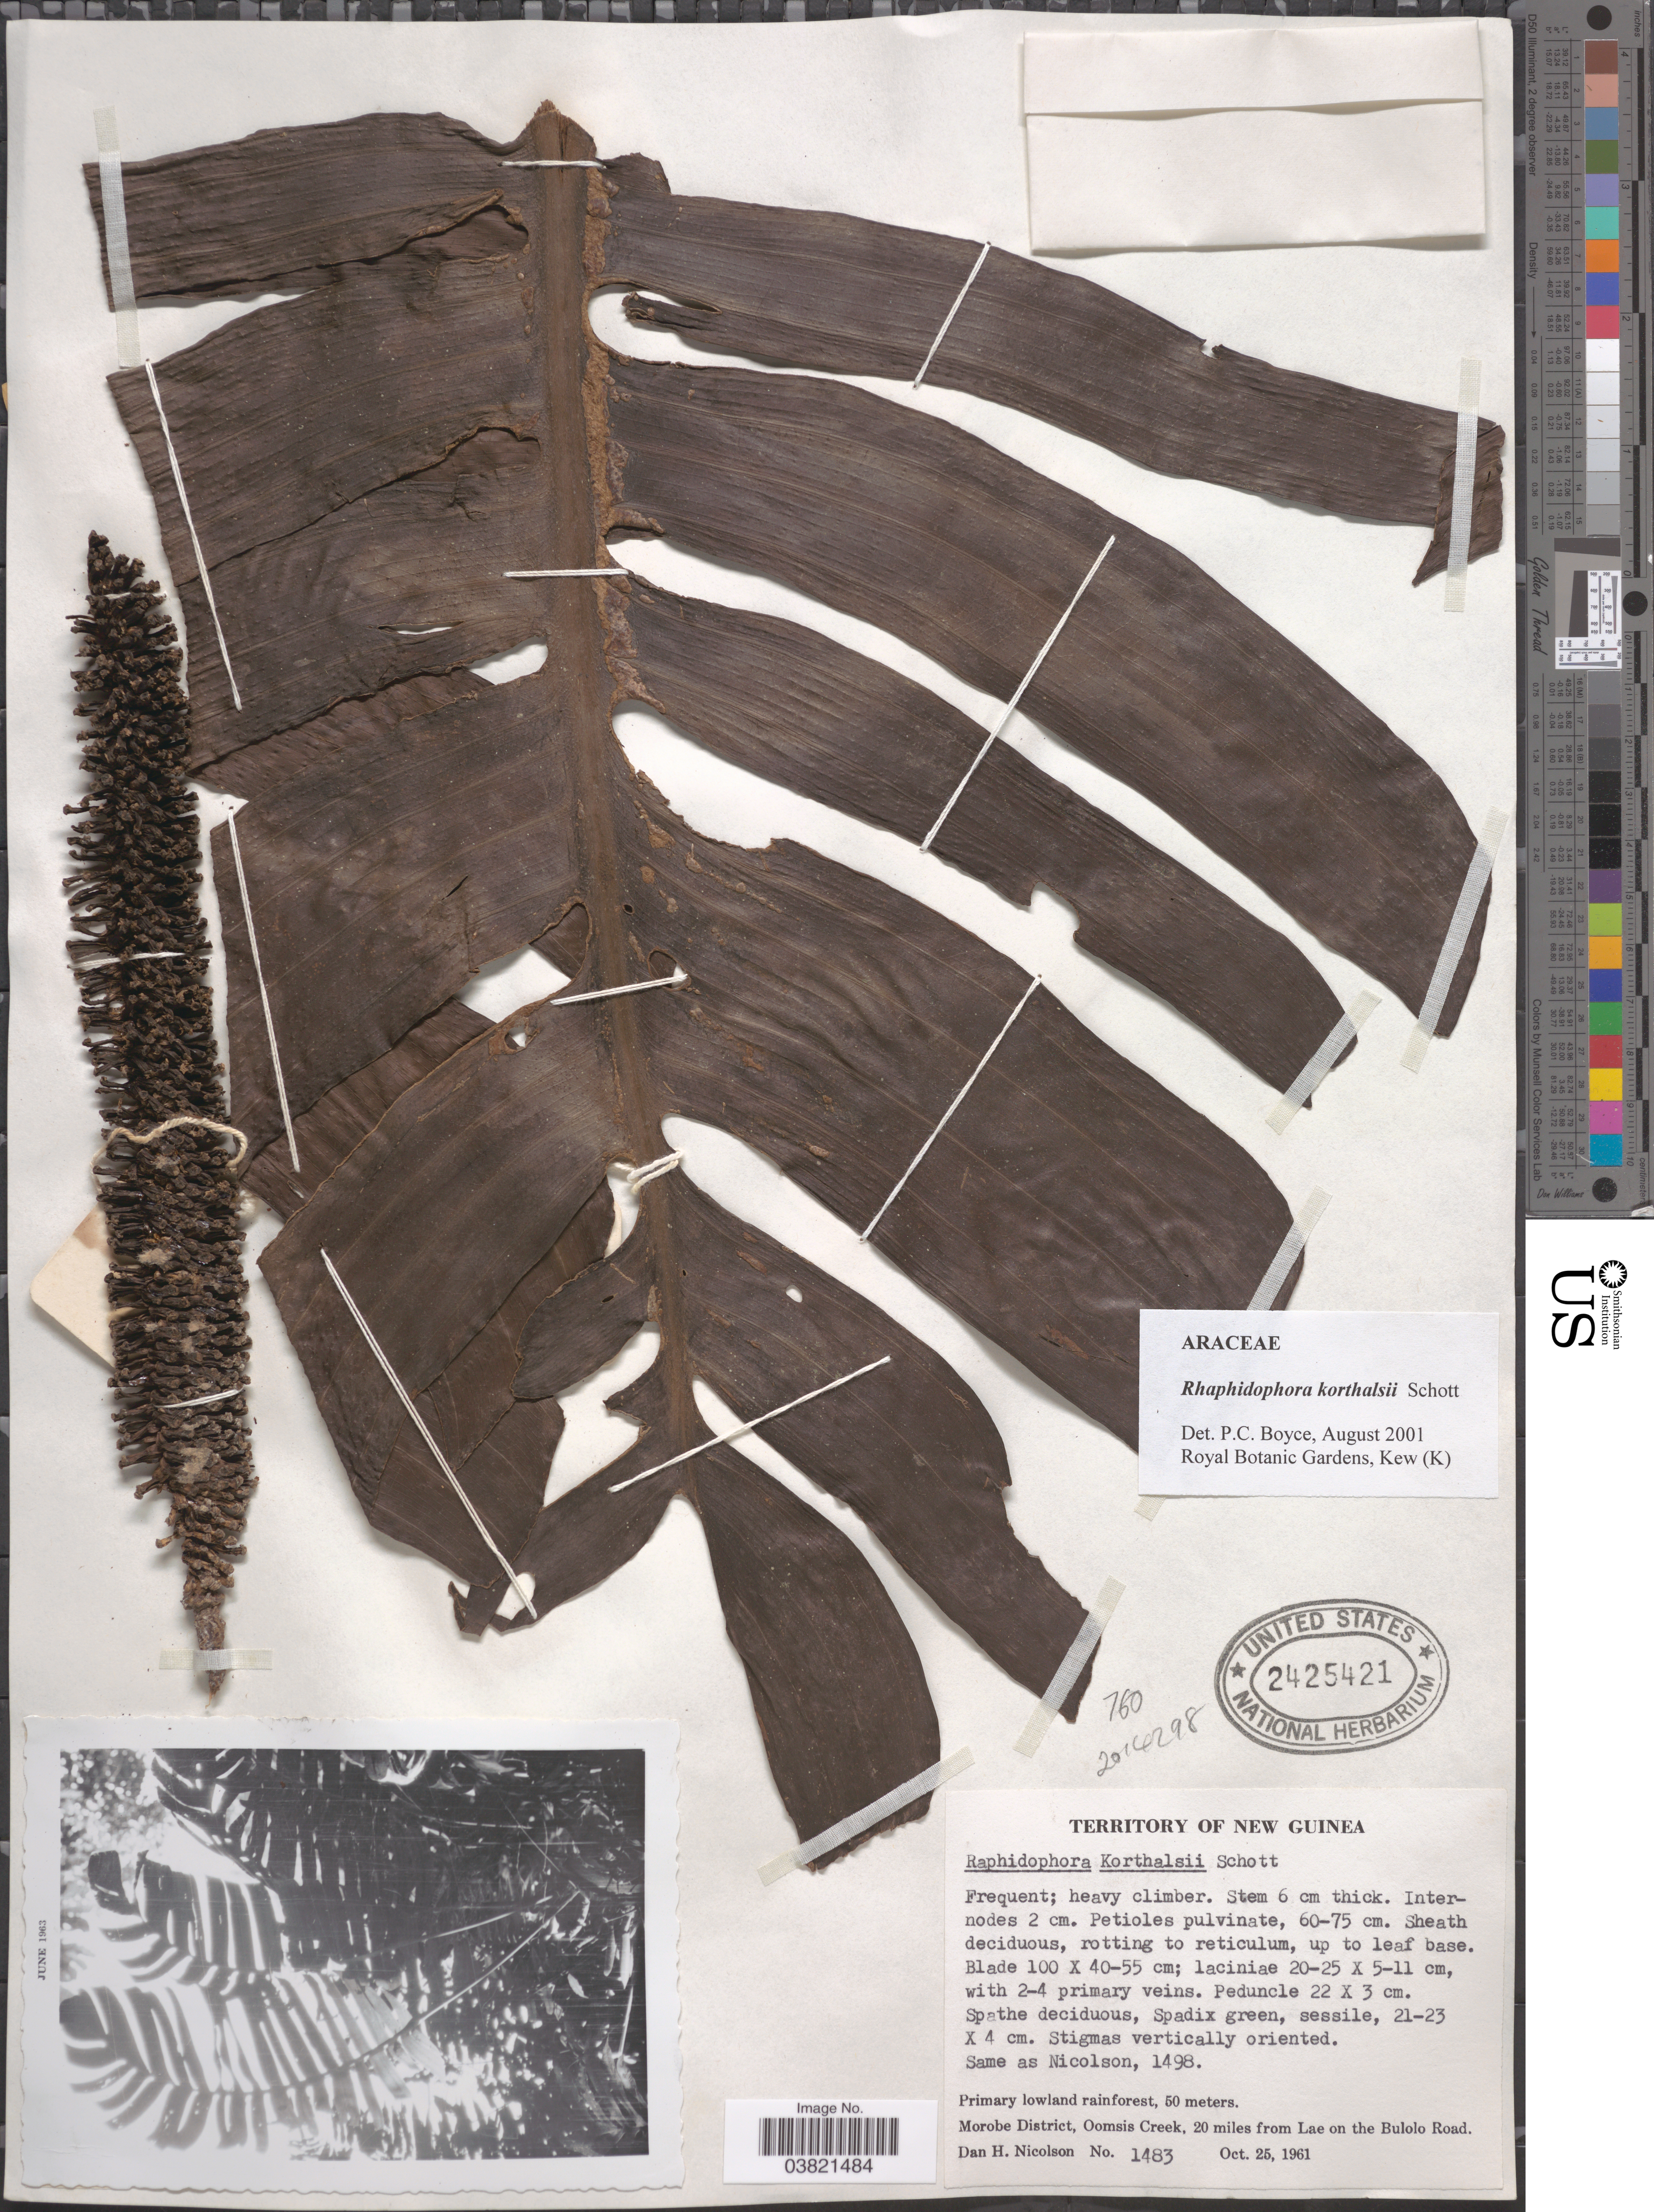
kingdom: Plantae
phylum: Tracheophyta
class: Liliopsida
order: Alismatales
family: Araceae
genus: Rhaphidophora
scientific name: Rhaphidophora korthalsii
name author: Schott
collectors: D. H. Nicolson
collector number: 1483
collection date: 1961-10-25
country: Papua New Guinea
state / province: Morobe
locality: Territory of New Guinea. Morobe District, Oomsis Creek, 20 miles from Lae on the Bulolo Road.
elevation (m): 50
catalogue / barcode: US 2425421